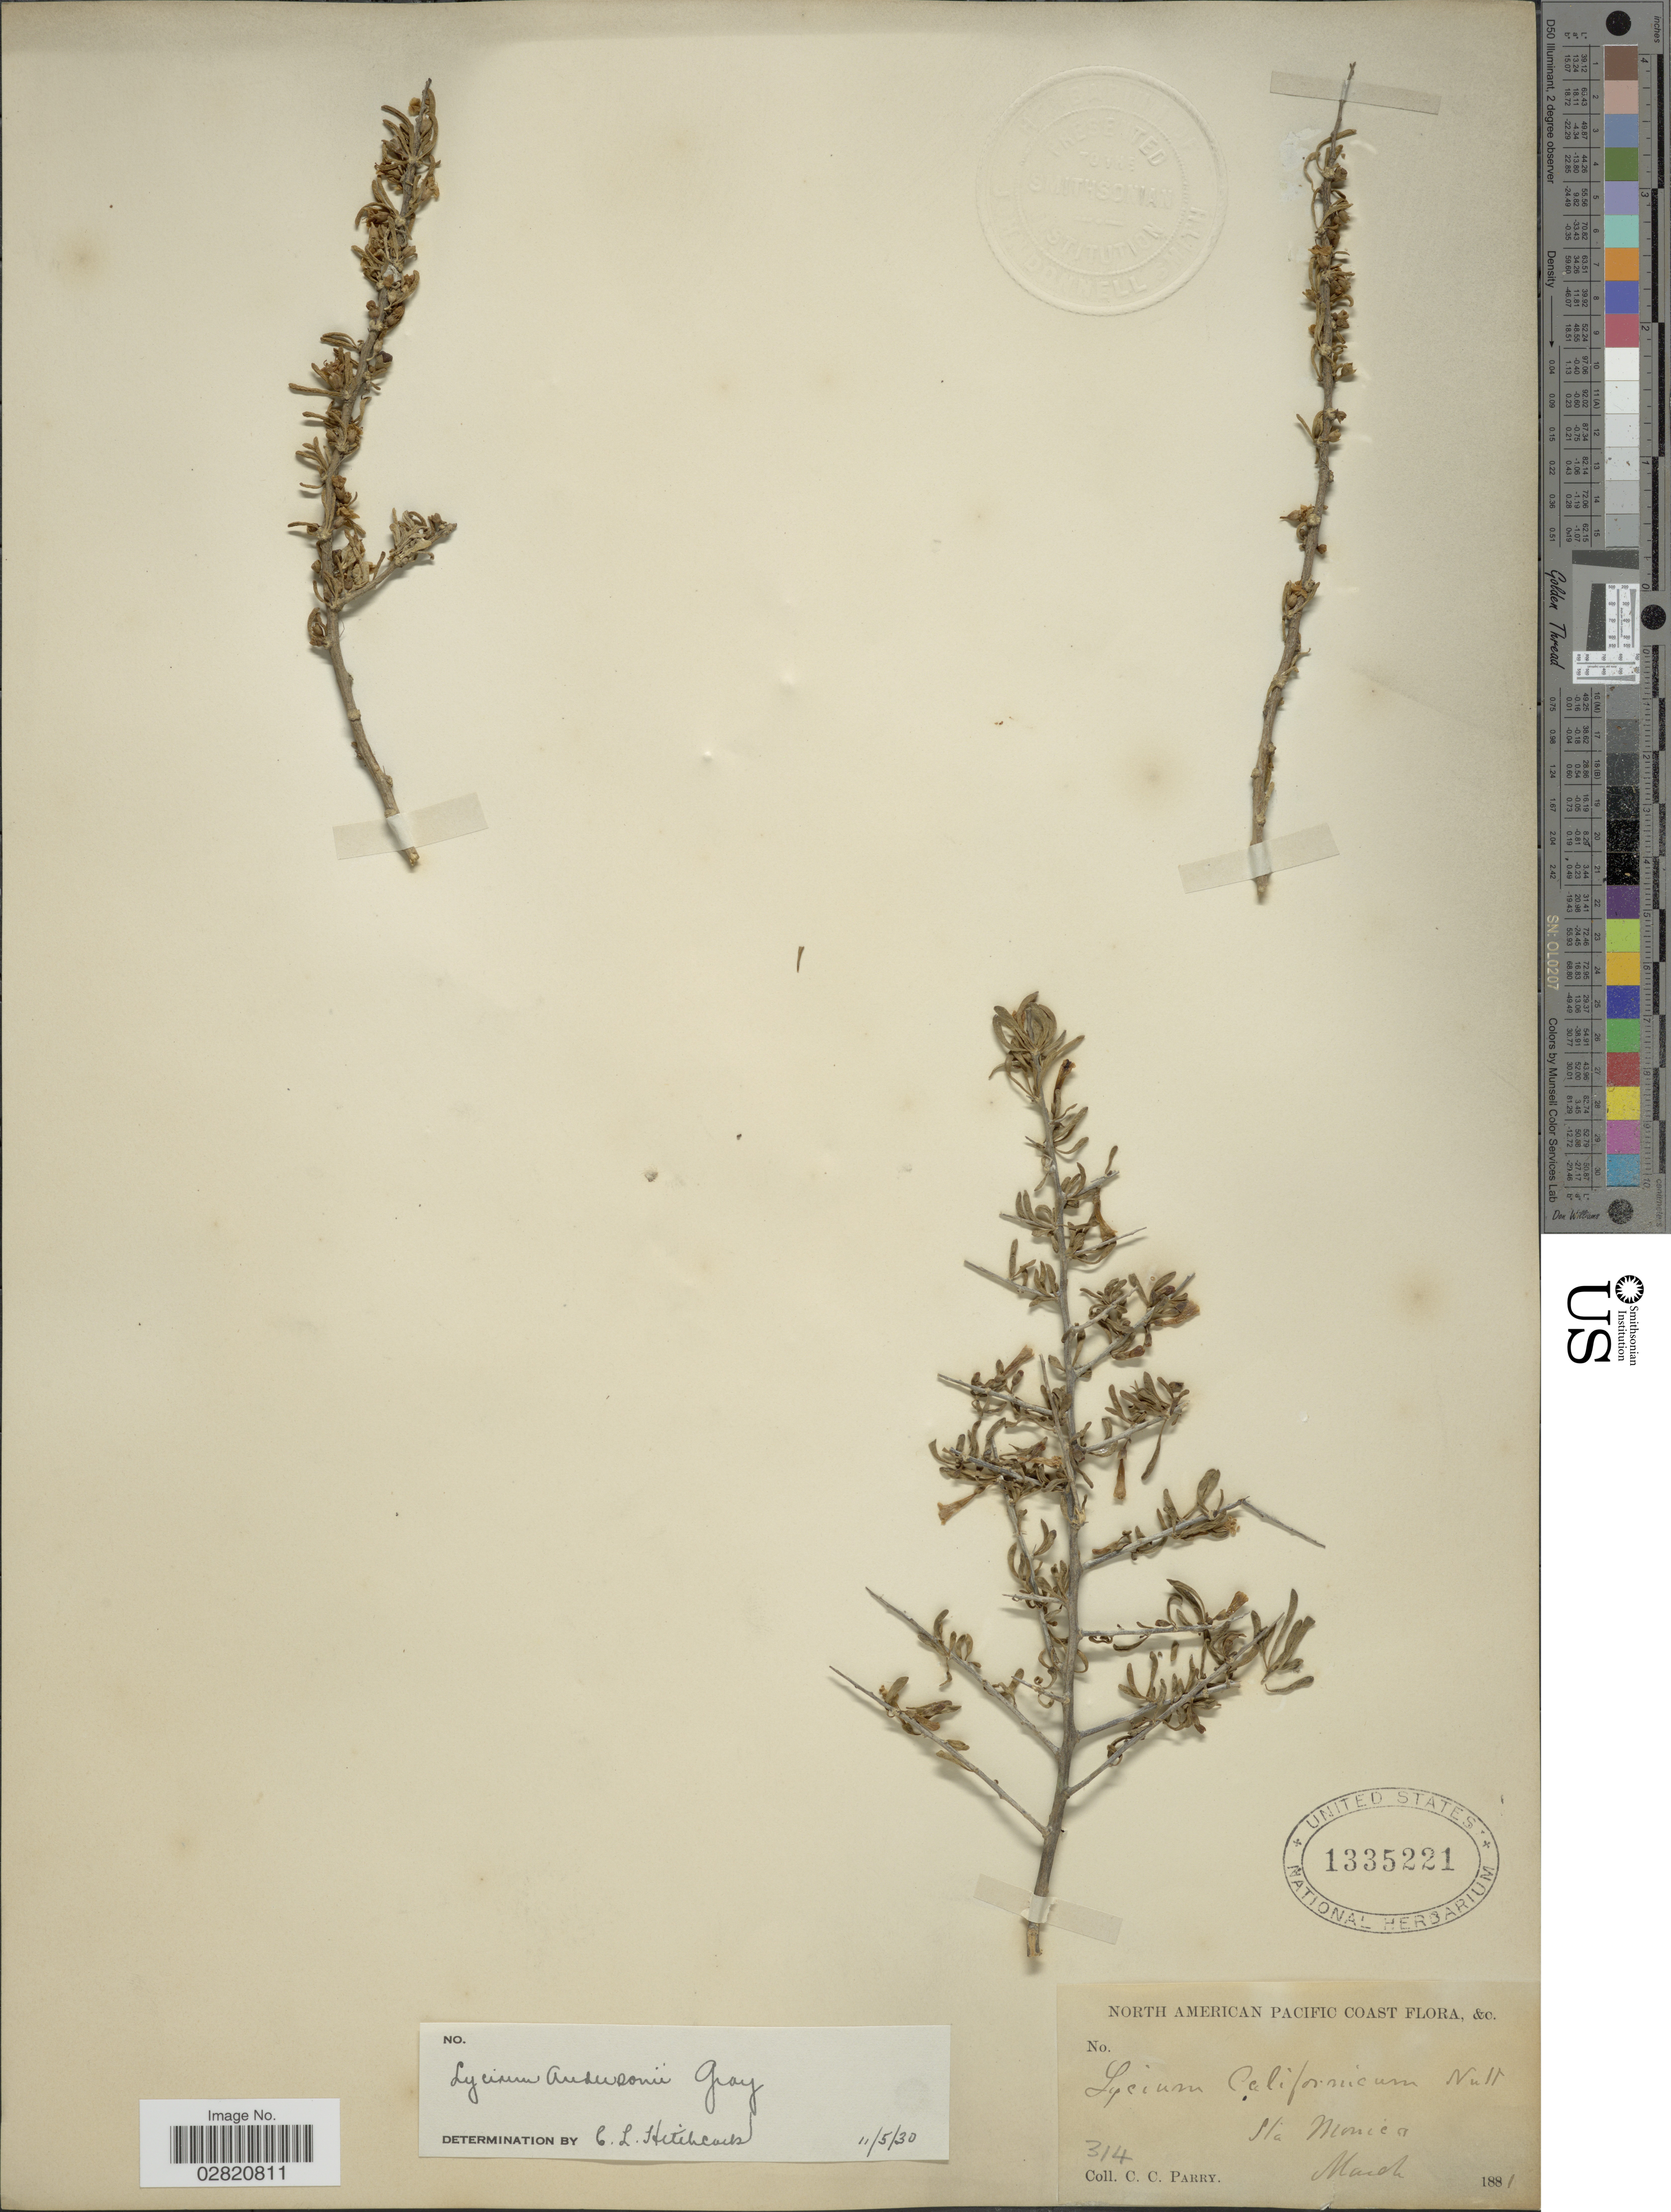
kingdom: Plantae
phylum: Tracheophyta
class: Magnoliopsida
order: Solanales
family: Solanaceae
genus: Lycium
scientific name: Lycium andersonii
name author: A. Gray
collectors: C. C. Parry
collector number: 314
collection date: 1881-03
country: United States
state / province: California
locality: North American Pacific Coast. Sta. Monica.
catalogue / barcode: US 1335221